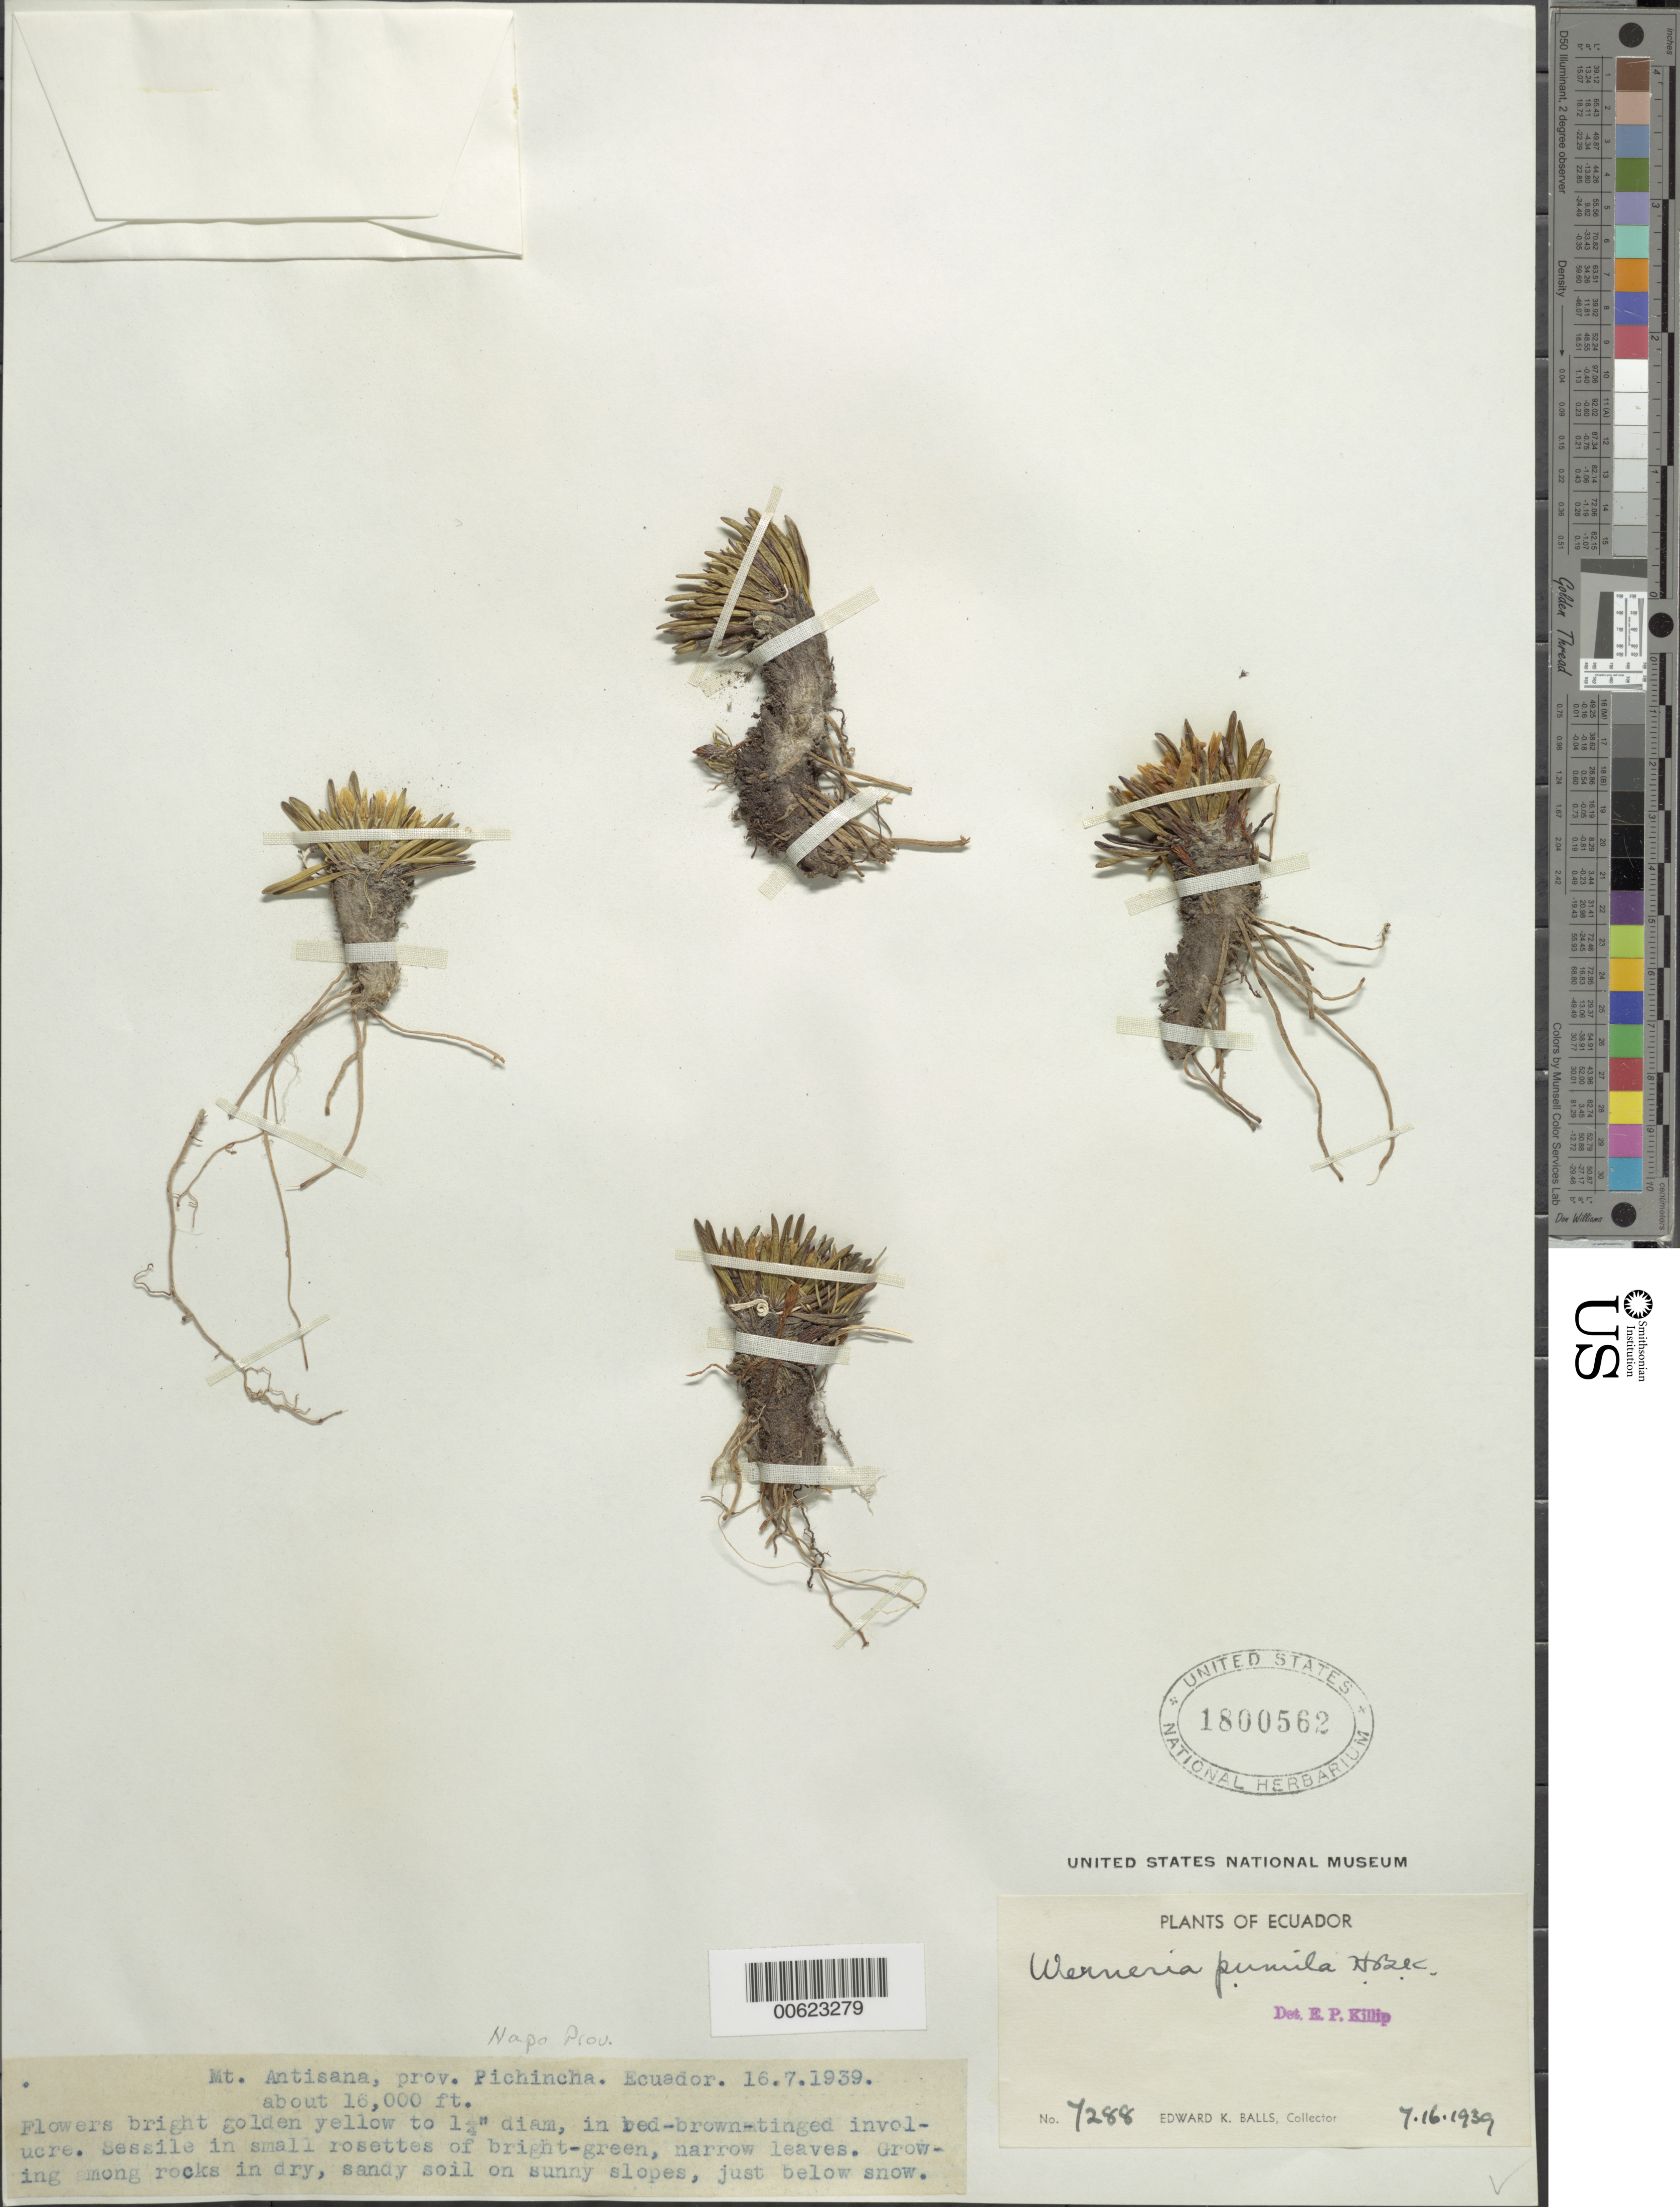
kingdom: Plantae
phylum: Tracheophyta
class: Magnoliopsida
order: Asterales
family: Asteraceae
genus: Werneria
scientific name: Werneria pumila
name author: Kunth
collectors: E. K. Balls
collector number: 7288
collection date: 1939-07-16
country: Ecuador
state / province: Napo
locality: Mt. Antisana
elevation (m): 4877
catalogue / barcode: US 1800562